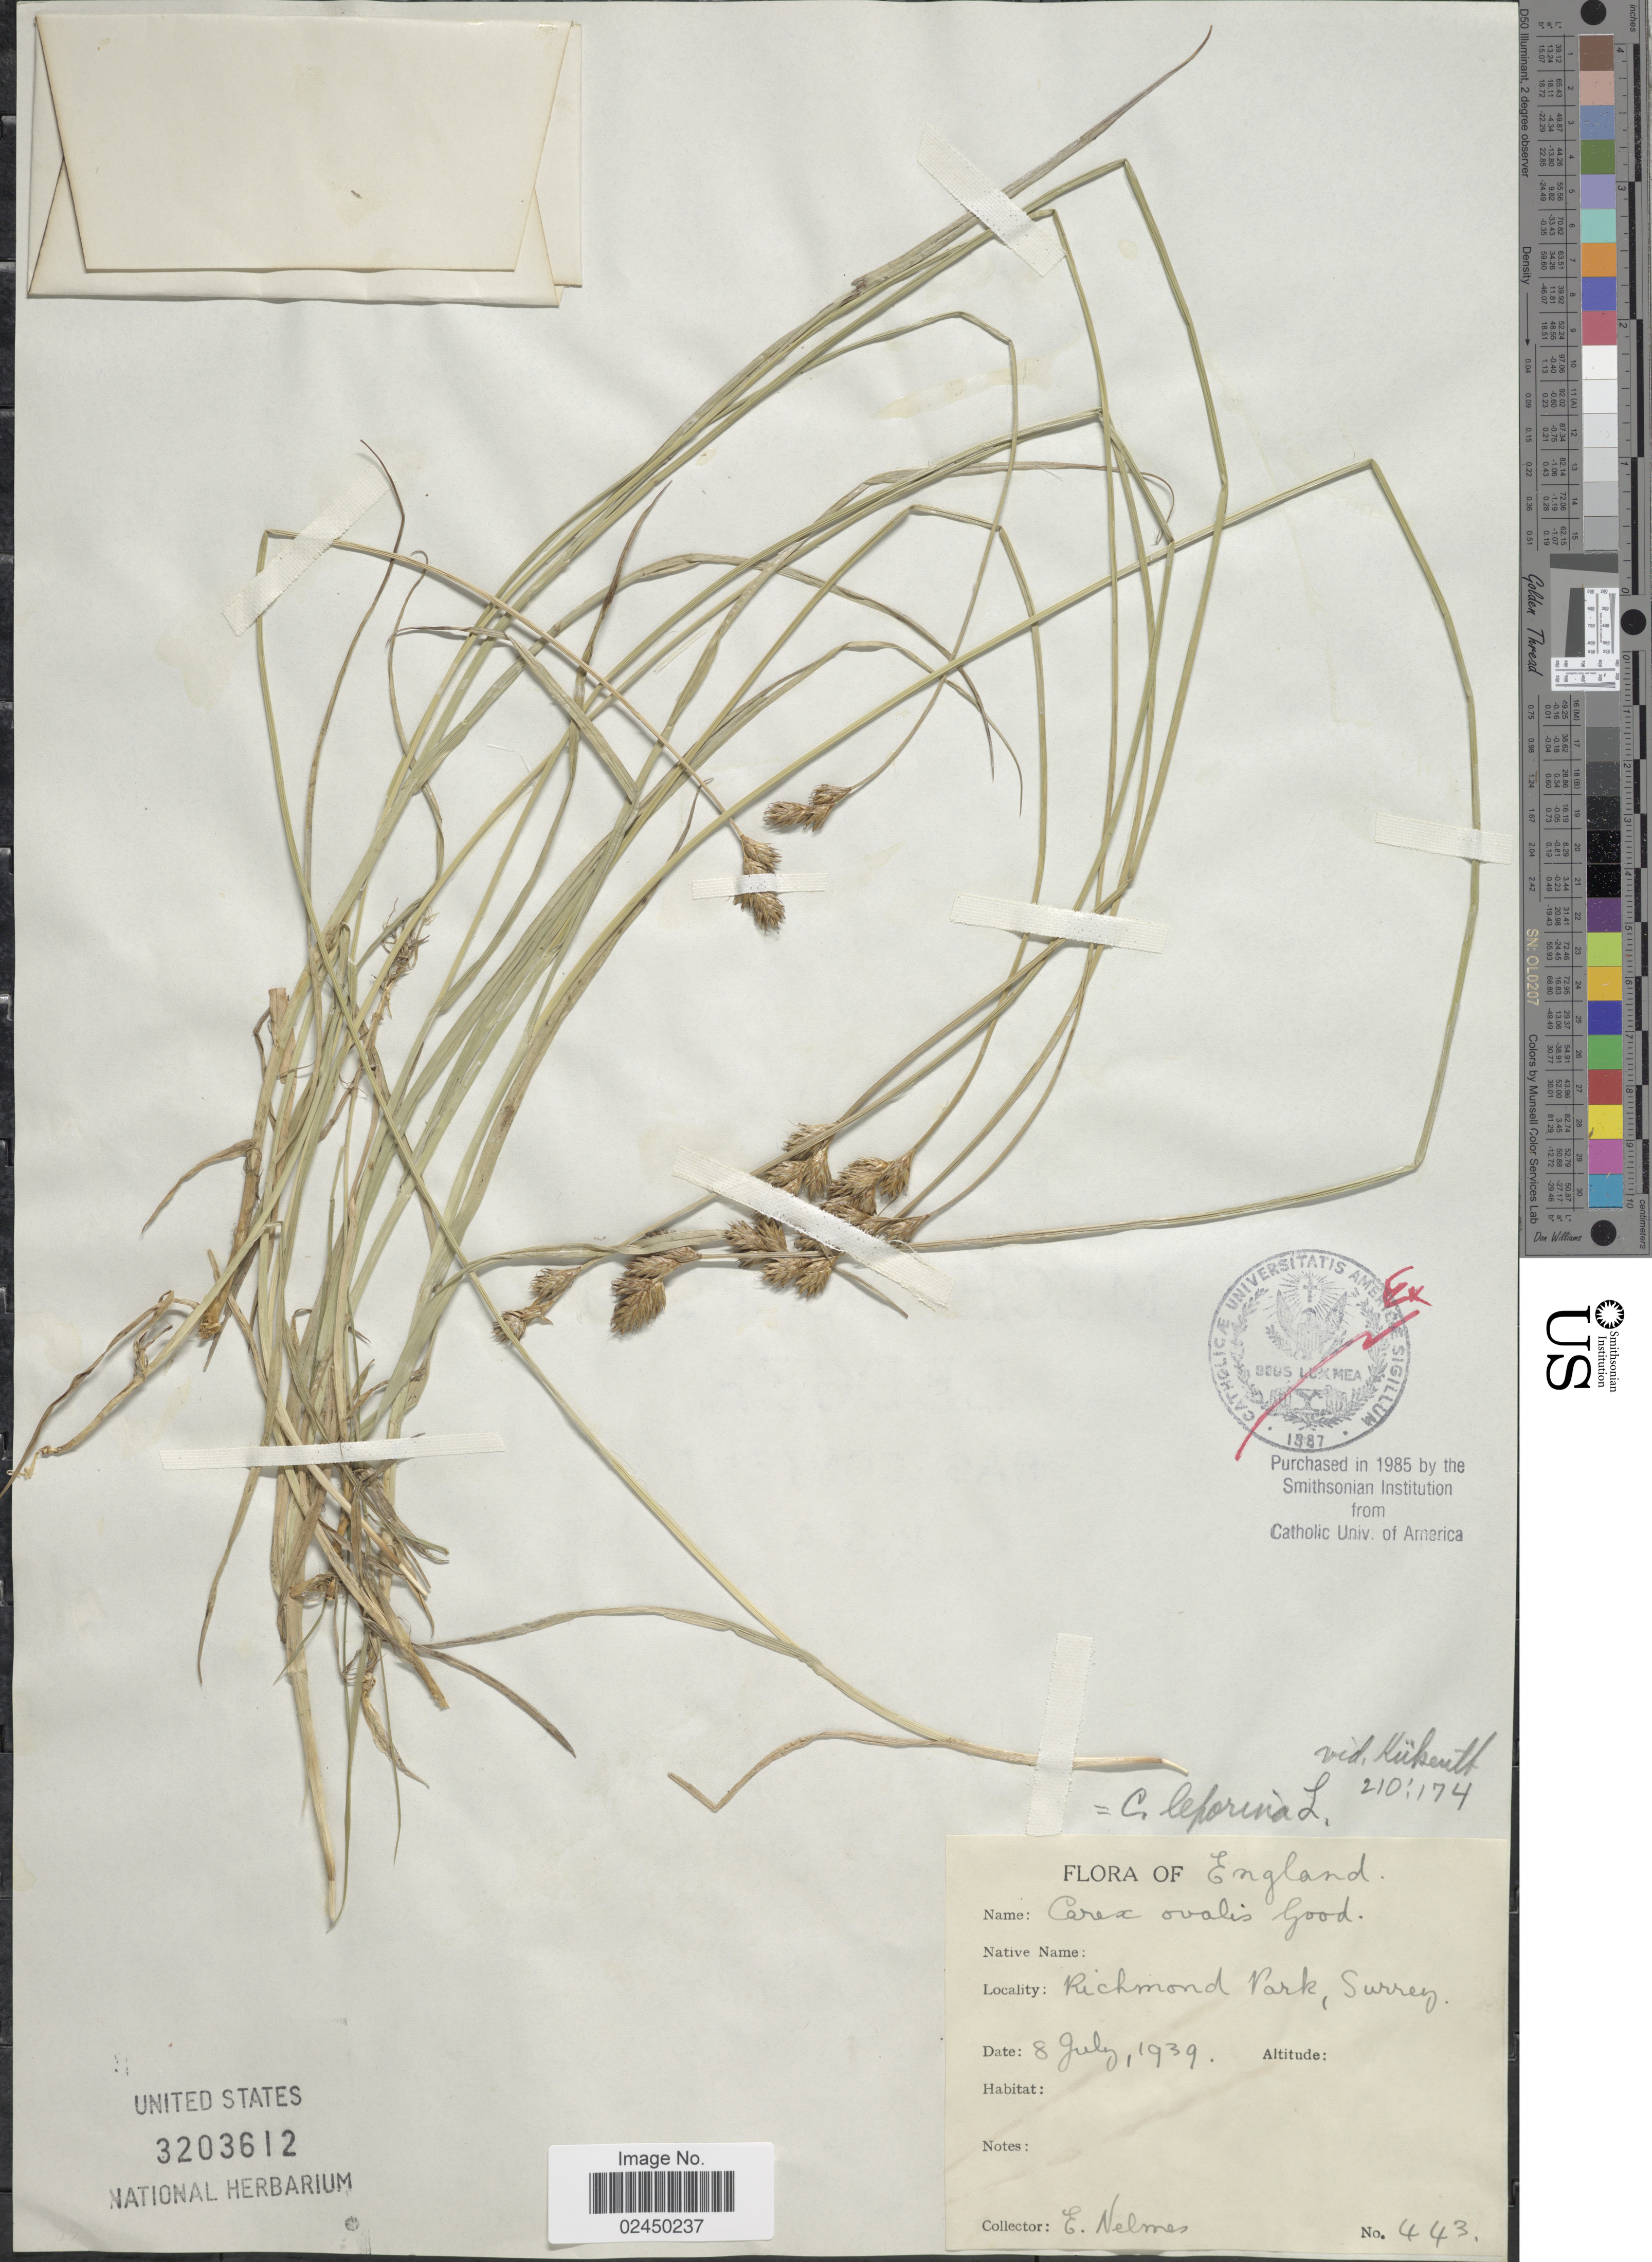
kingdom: Plantae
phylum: Tracheophyta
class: Liliopsida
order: Poales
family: Cyperaceae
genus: Carex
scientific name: Carex leporina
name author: L.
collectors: E. Nelmes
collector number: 443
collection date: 1939-07-08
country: United Kingdom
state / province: England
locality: Richmond Park, Surrey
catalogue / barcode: US 3203612